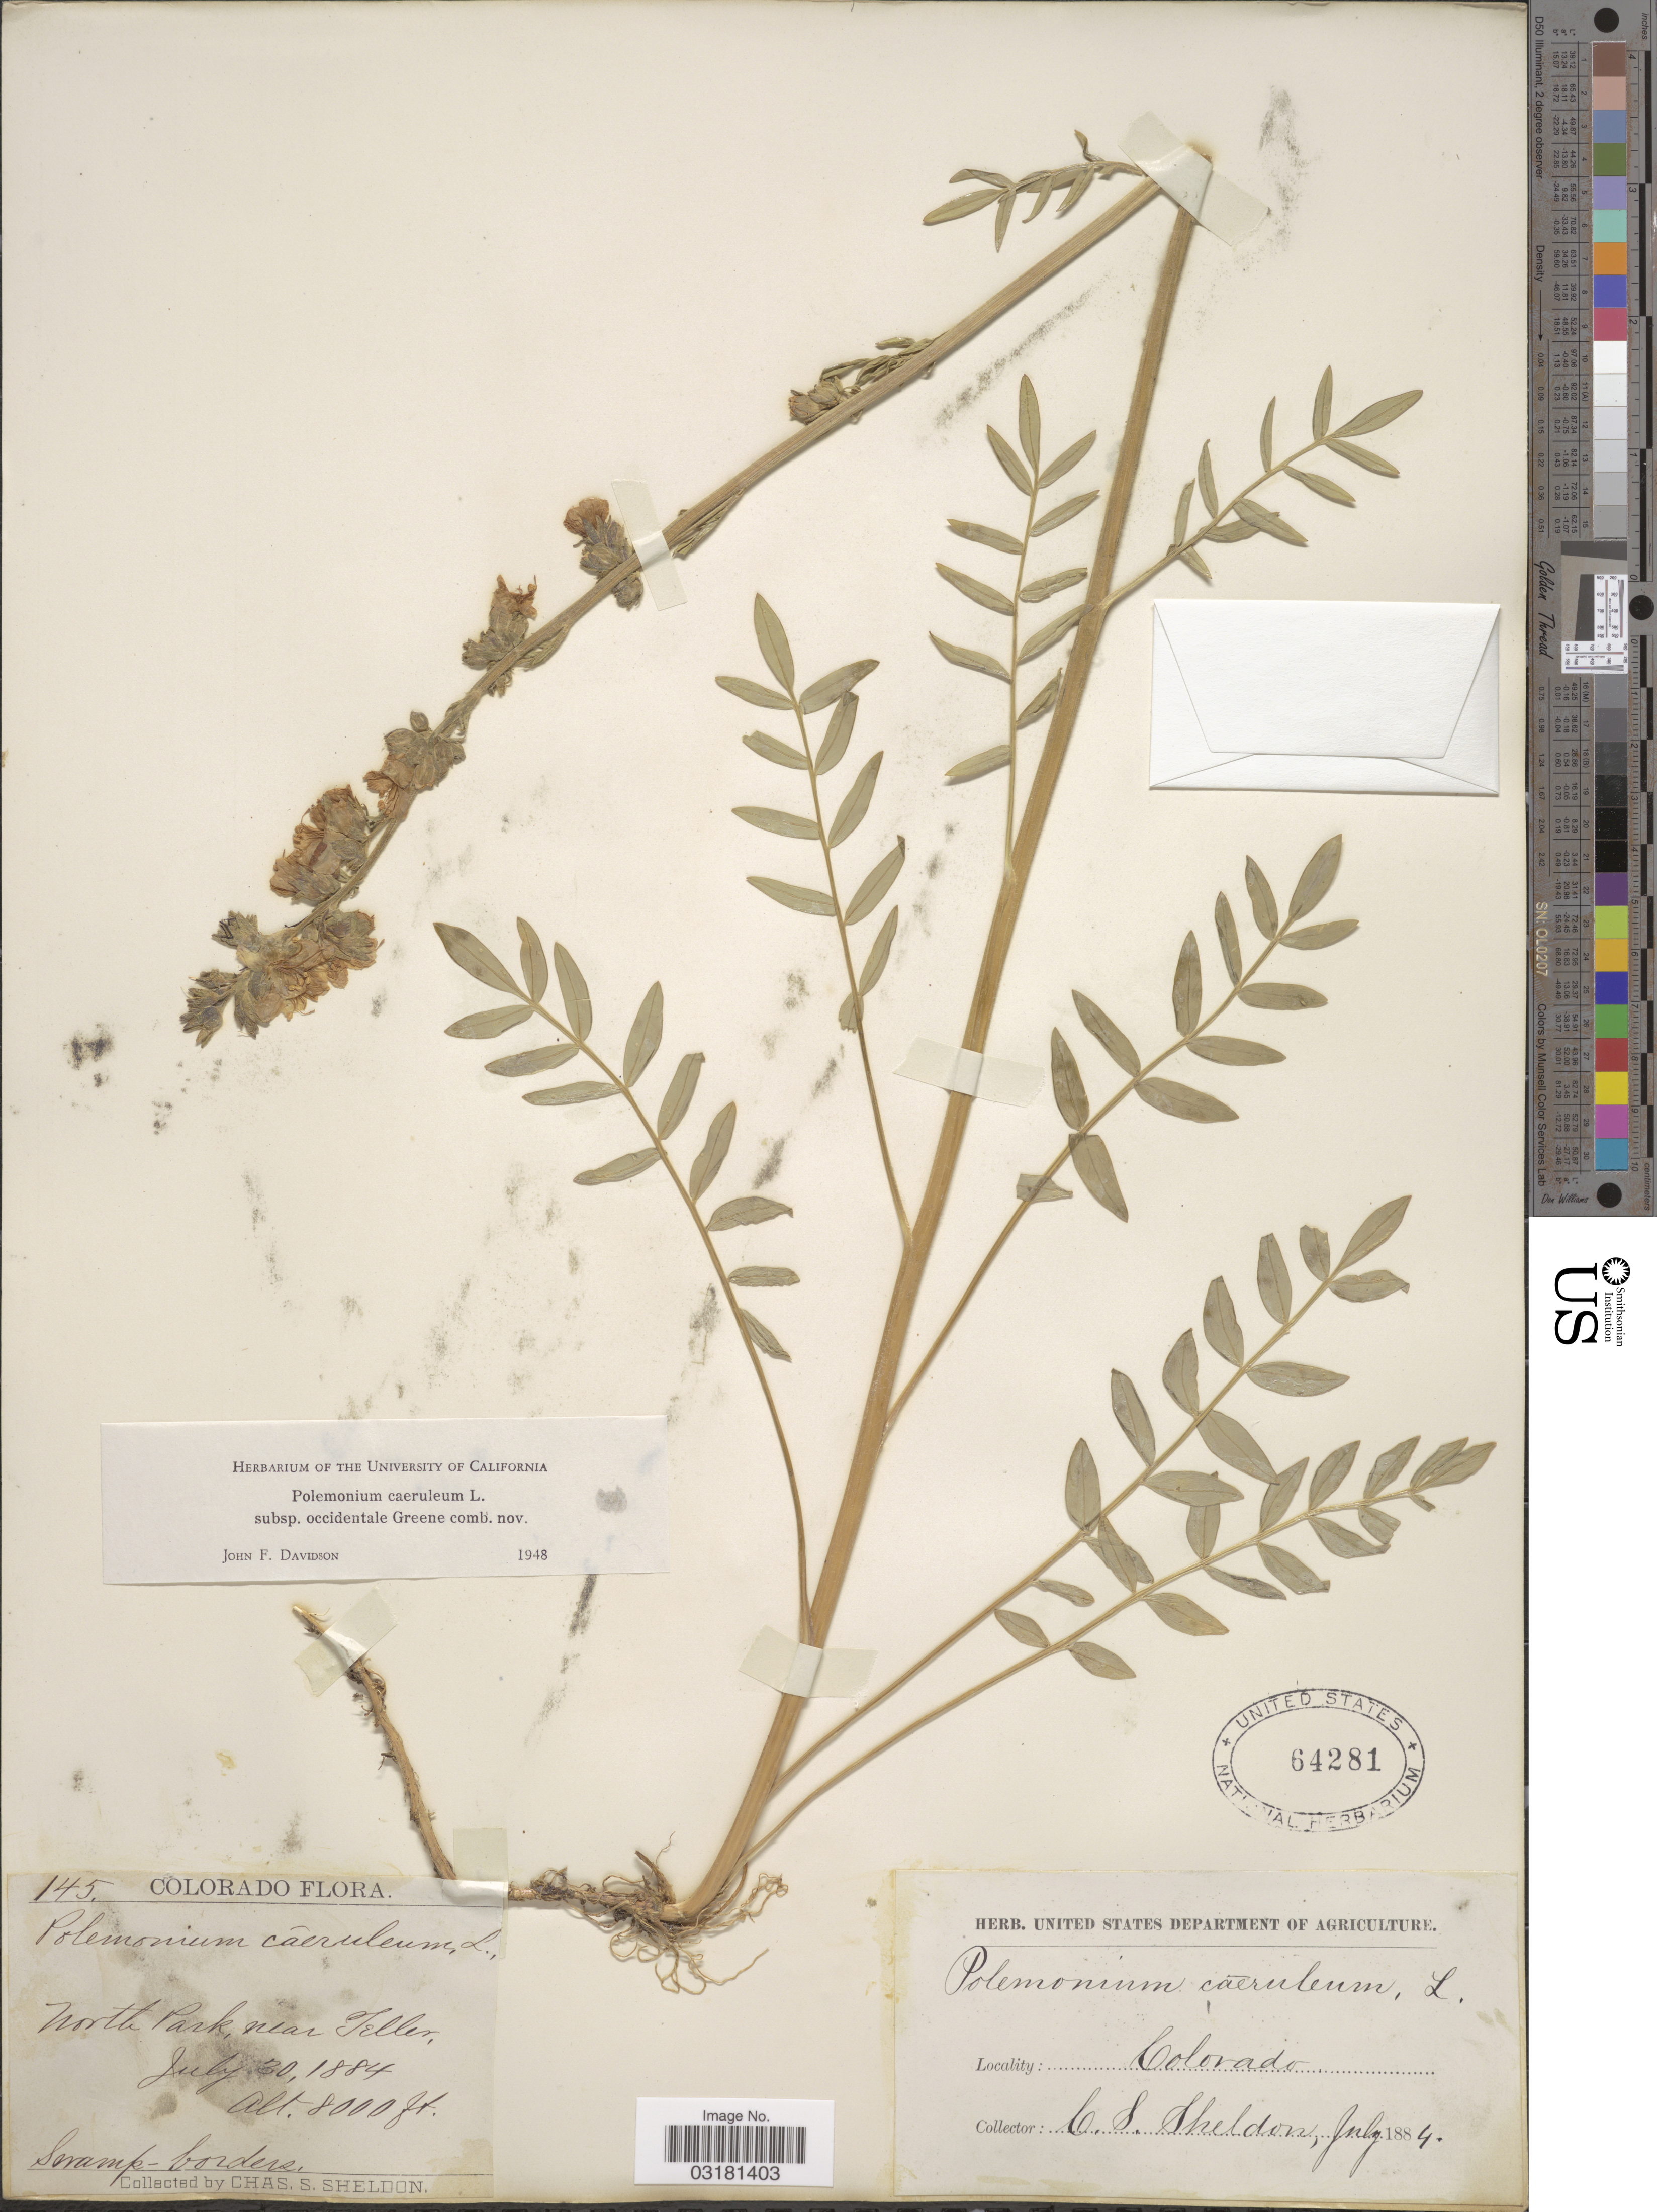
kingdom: Plantae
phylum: Tracheophyta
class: Magnoliopsida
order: Ericales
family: Polemoniaceae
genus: Polemonium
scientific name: Polemonium occidentale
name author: Greene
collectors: C. S. Sheldon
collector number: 145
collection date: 1884-07-30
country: United States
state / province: Colorado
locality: North Park, near Teller.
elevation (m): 2438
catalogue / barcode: US 64281